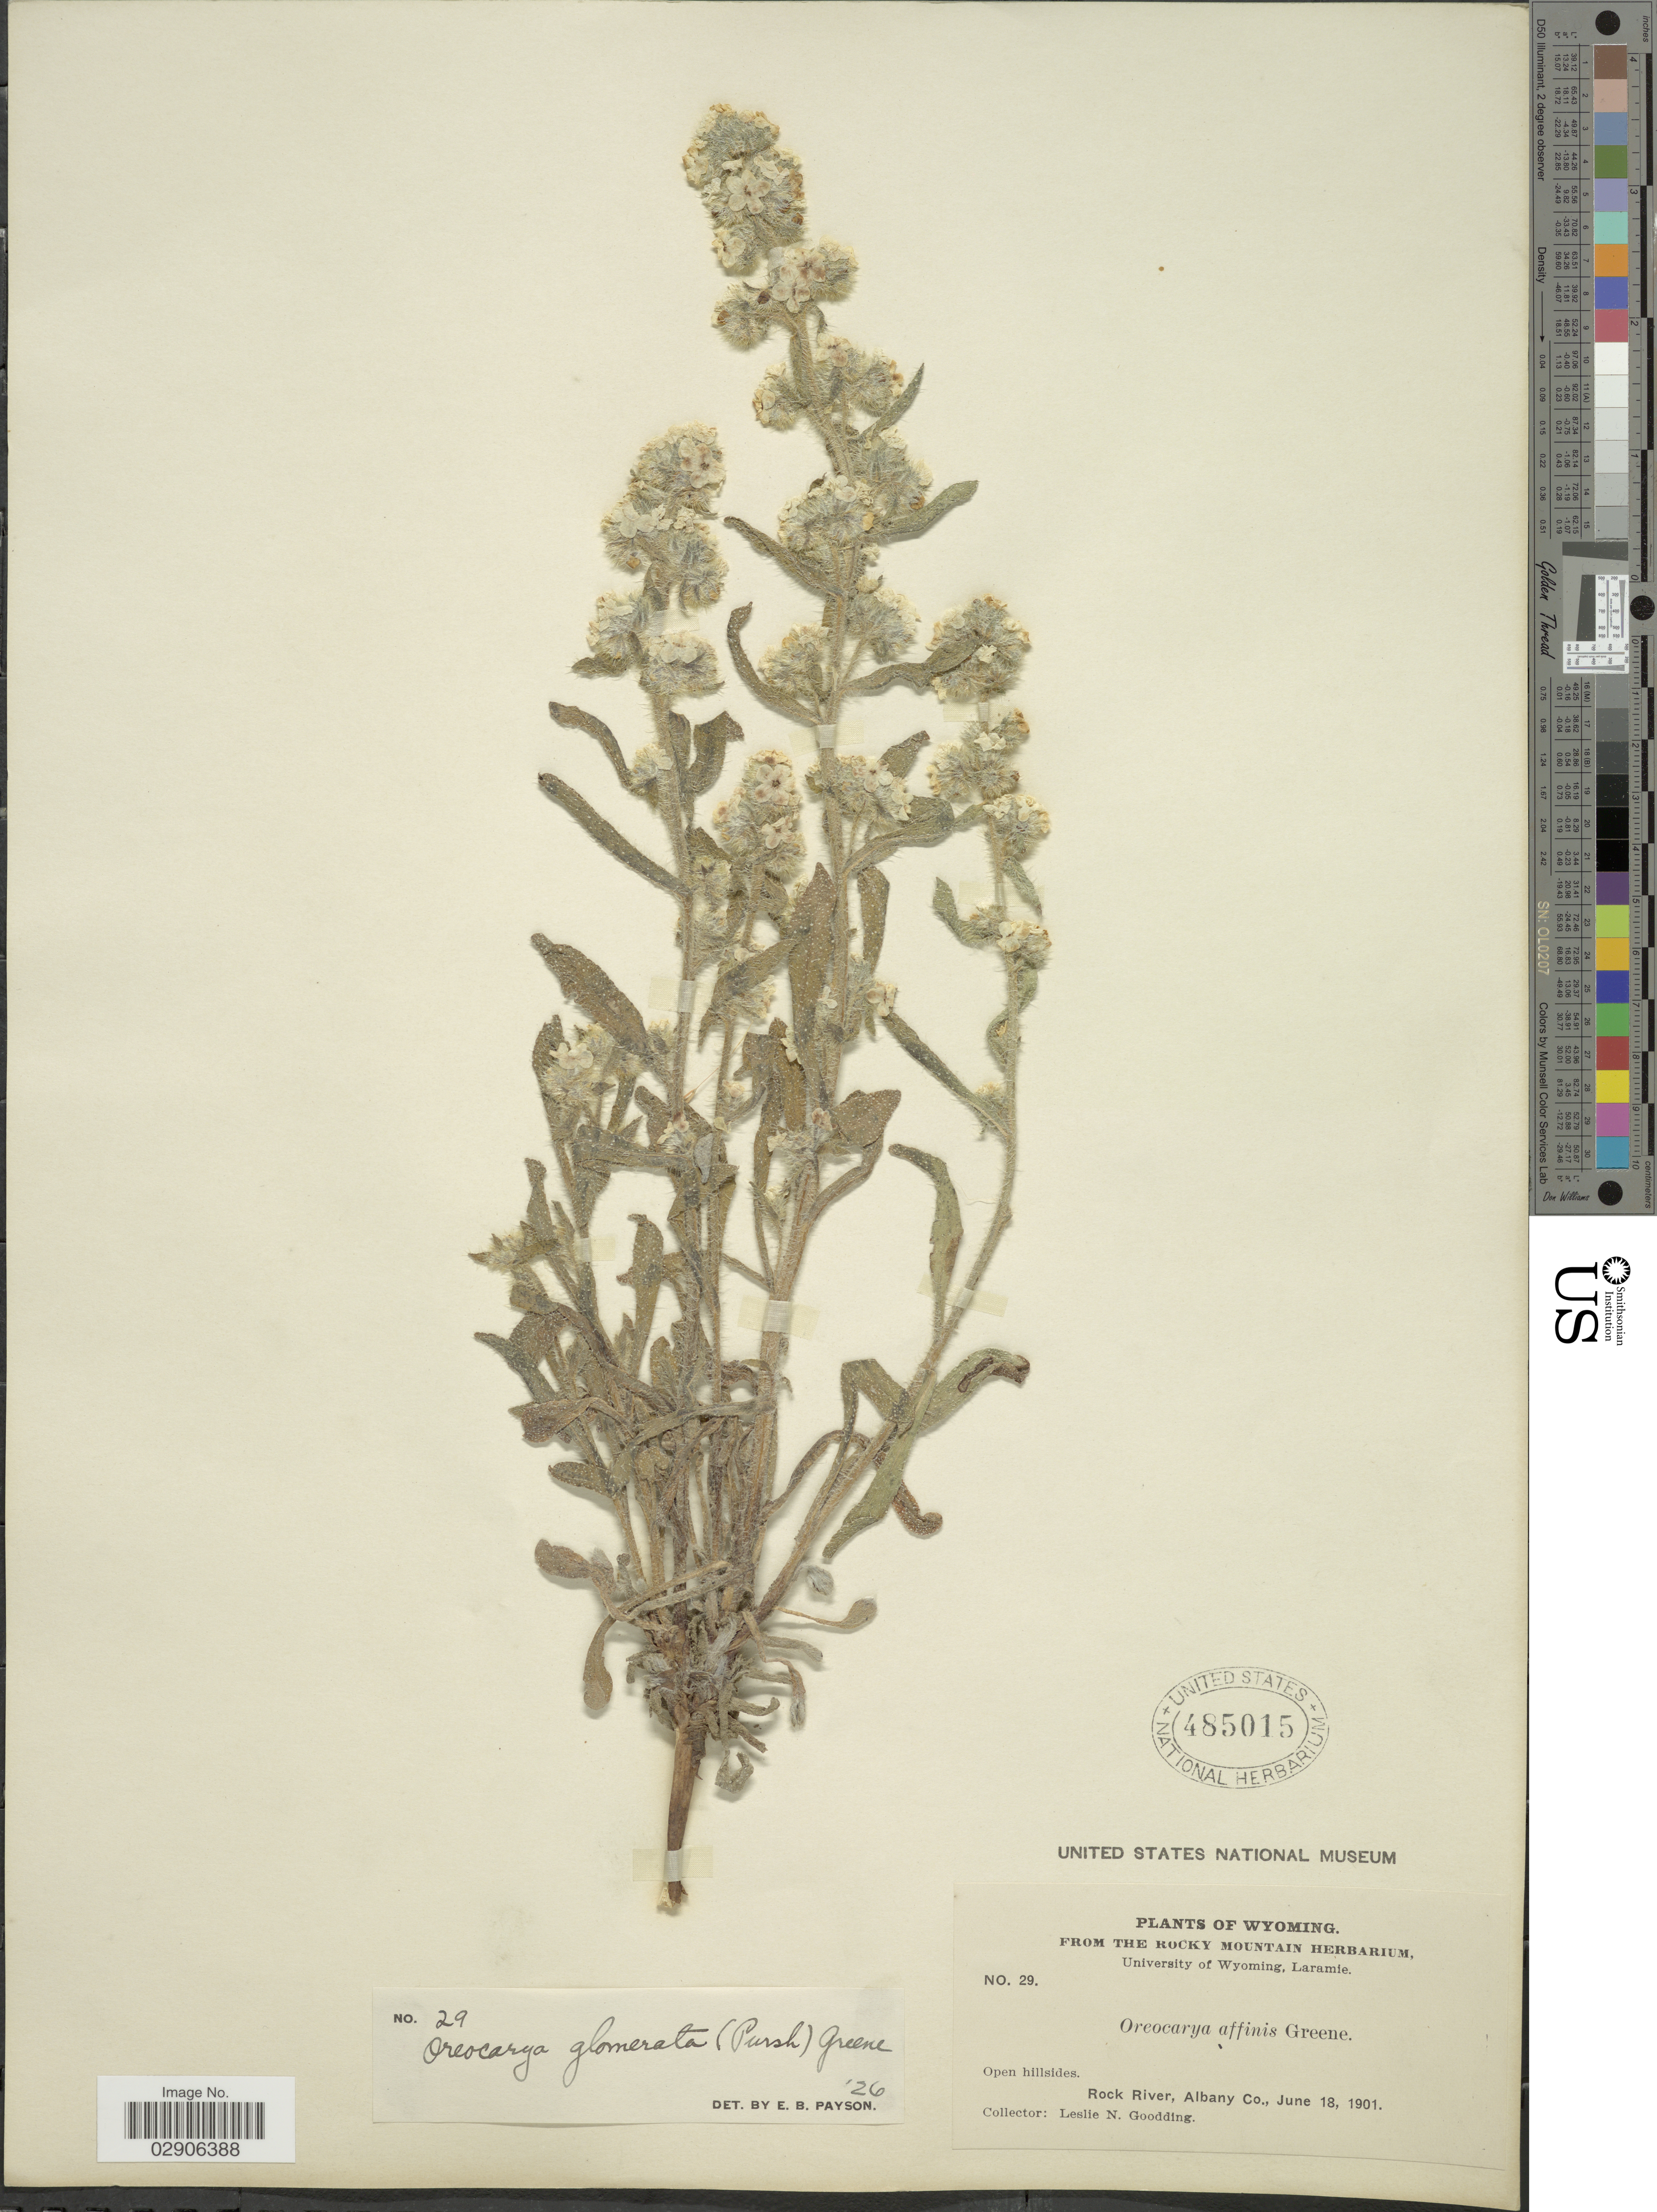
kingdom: Plantae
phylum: Tracheophyta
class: Magnoliopsida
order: Boraginales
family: Boraginaceae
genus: Cryptantha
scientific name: Cryptantha glomerata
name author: (G. Don) Lehm.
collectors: L. N. Goodding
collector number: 29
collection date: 1901-06-18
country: United States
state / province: Wyoming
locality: Rock River, Albany Co.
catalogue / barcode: US 485015